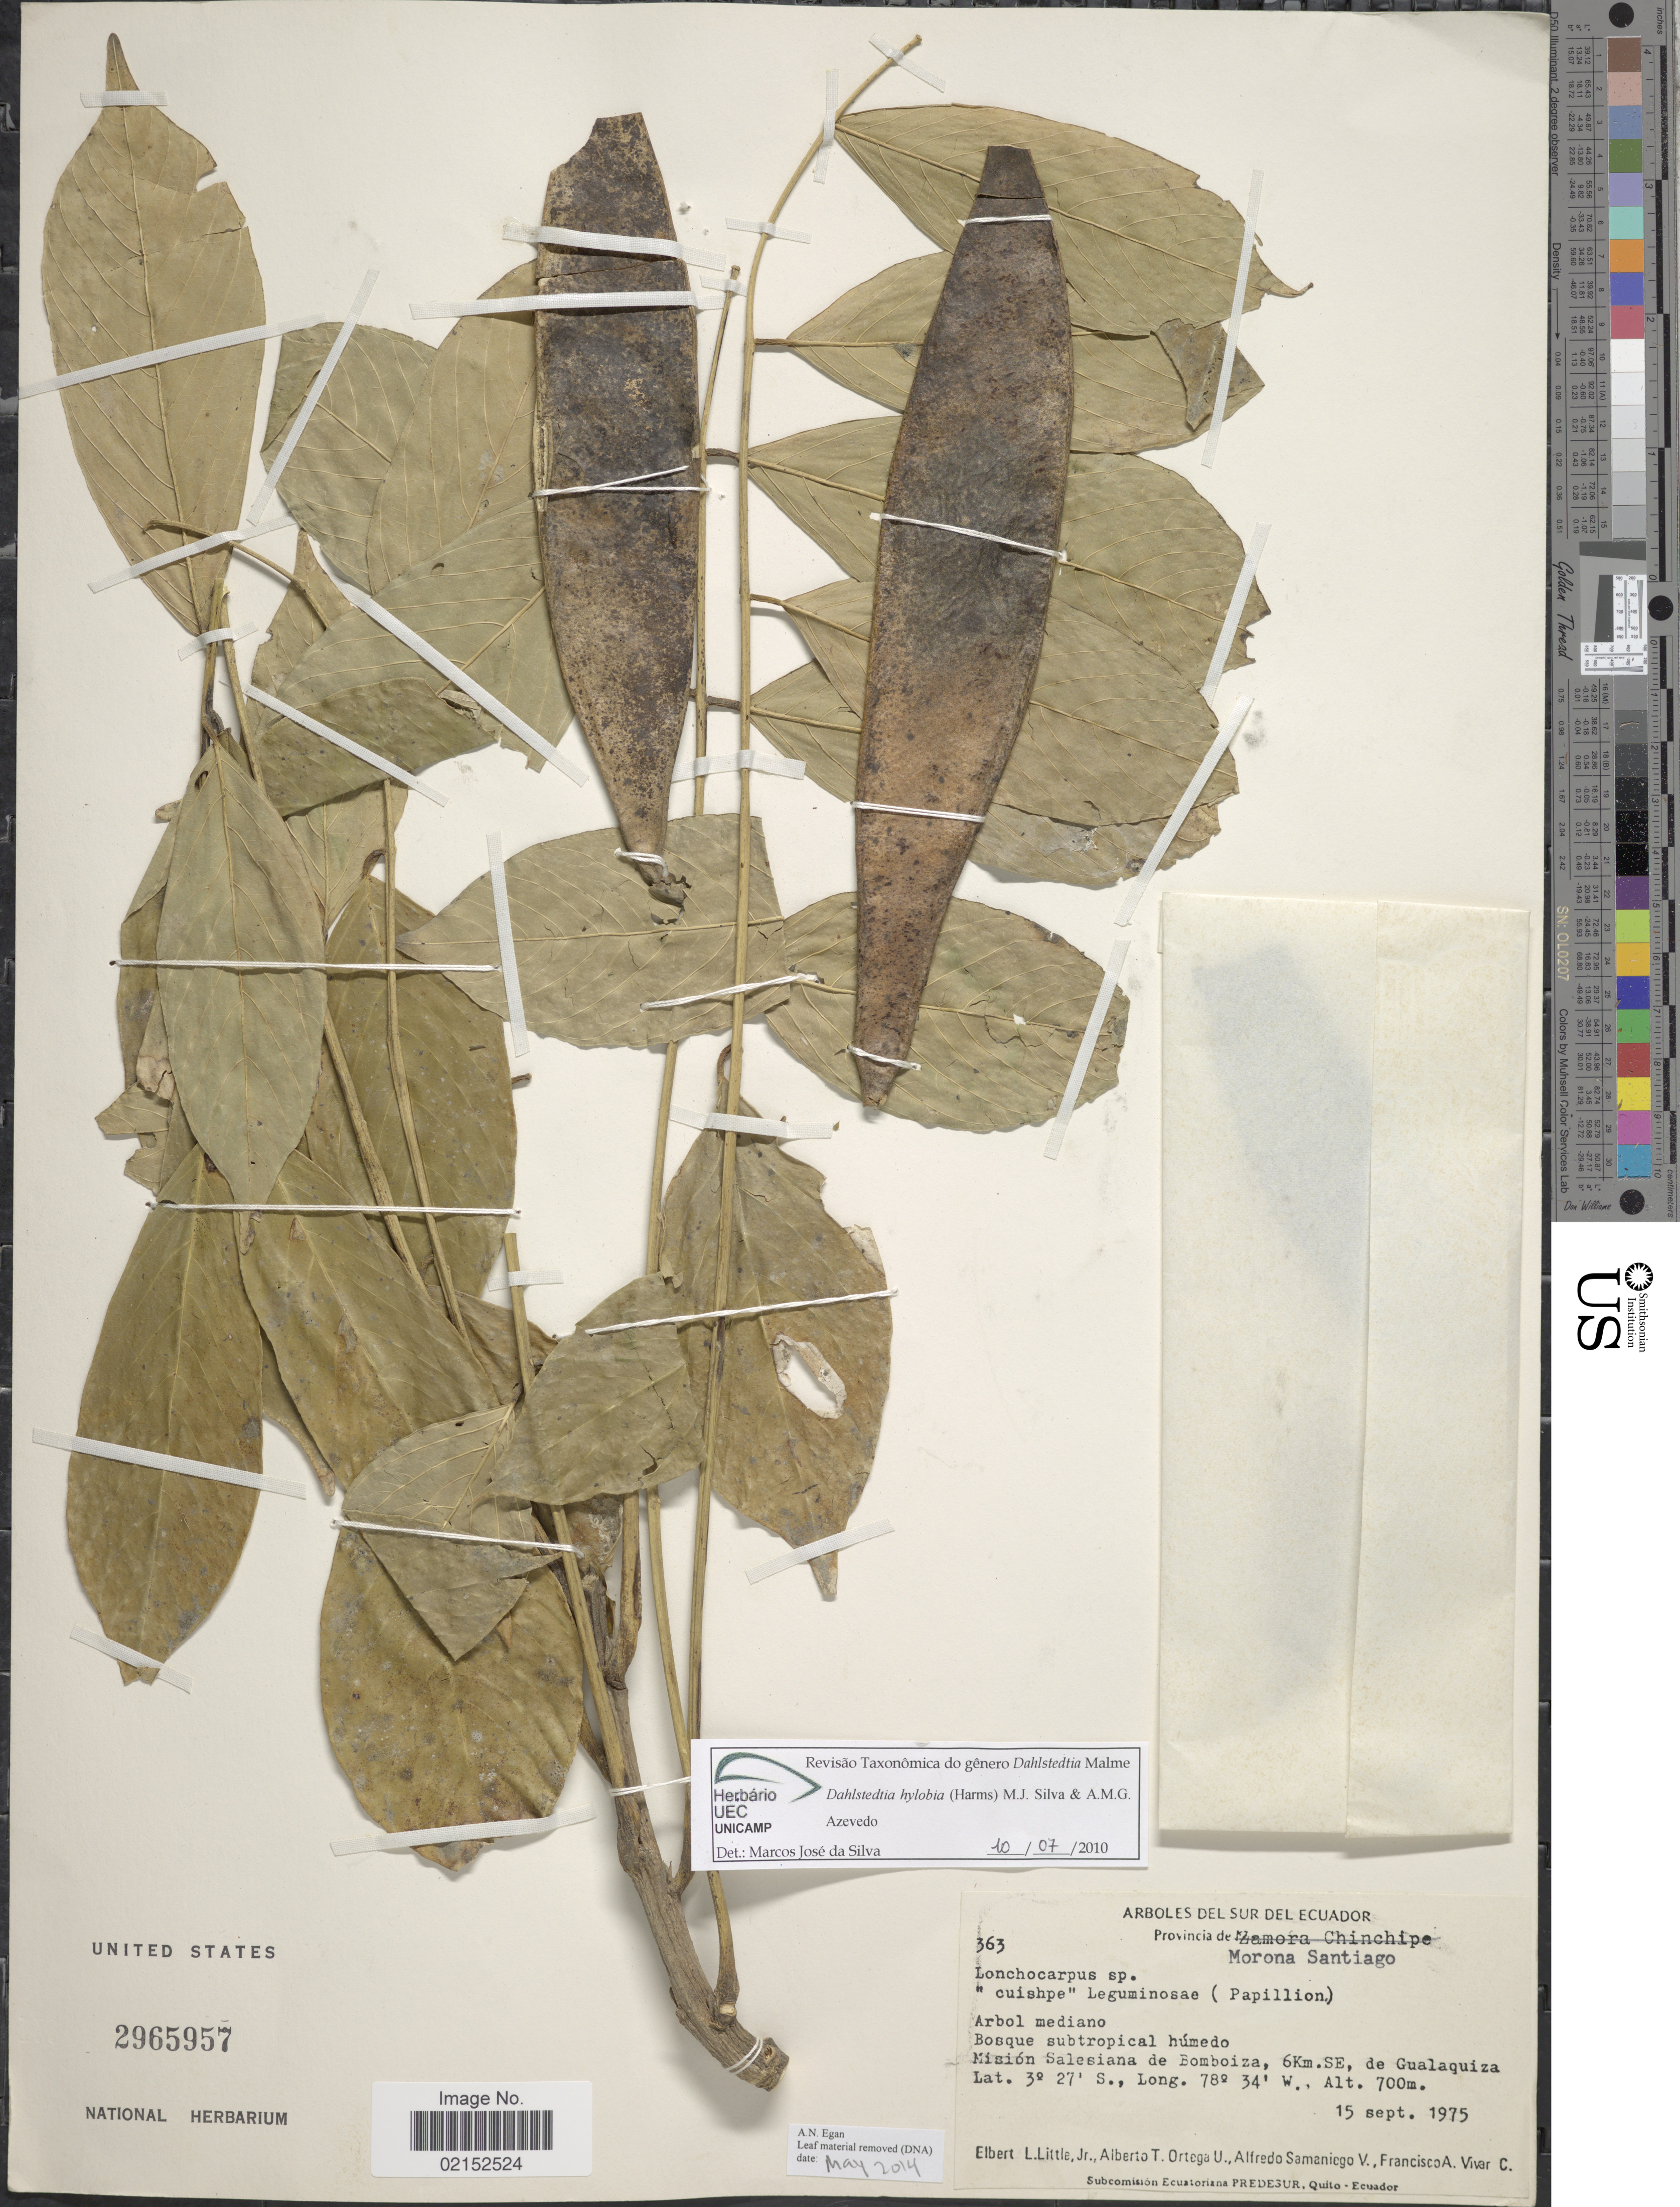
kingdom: Plantae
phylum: Tracheophyta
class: Magnoliopsida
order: Fabales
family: Fabaceae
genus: Dahlstedtia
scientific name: Dahlstedtia hyolobia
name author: (Harms) M.J. Silva & A.M.G. Azevedo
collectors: E. L. Little, A. T. Ortega U., A. V. Samaniego & F. A. Vivar C.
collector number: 363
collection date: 1975-09-15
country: Ecuador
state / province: Morona-Santiago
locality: Mision Salesiana de Bomboiza, 6km.SE de Gualaquiza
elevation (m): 700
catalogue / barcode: US 2965957